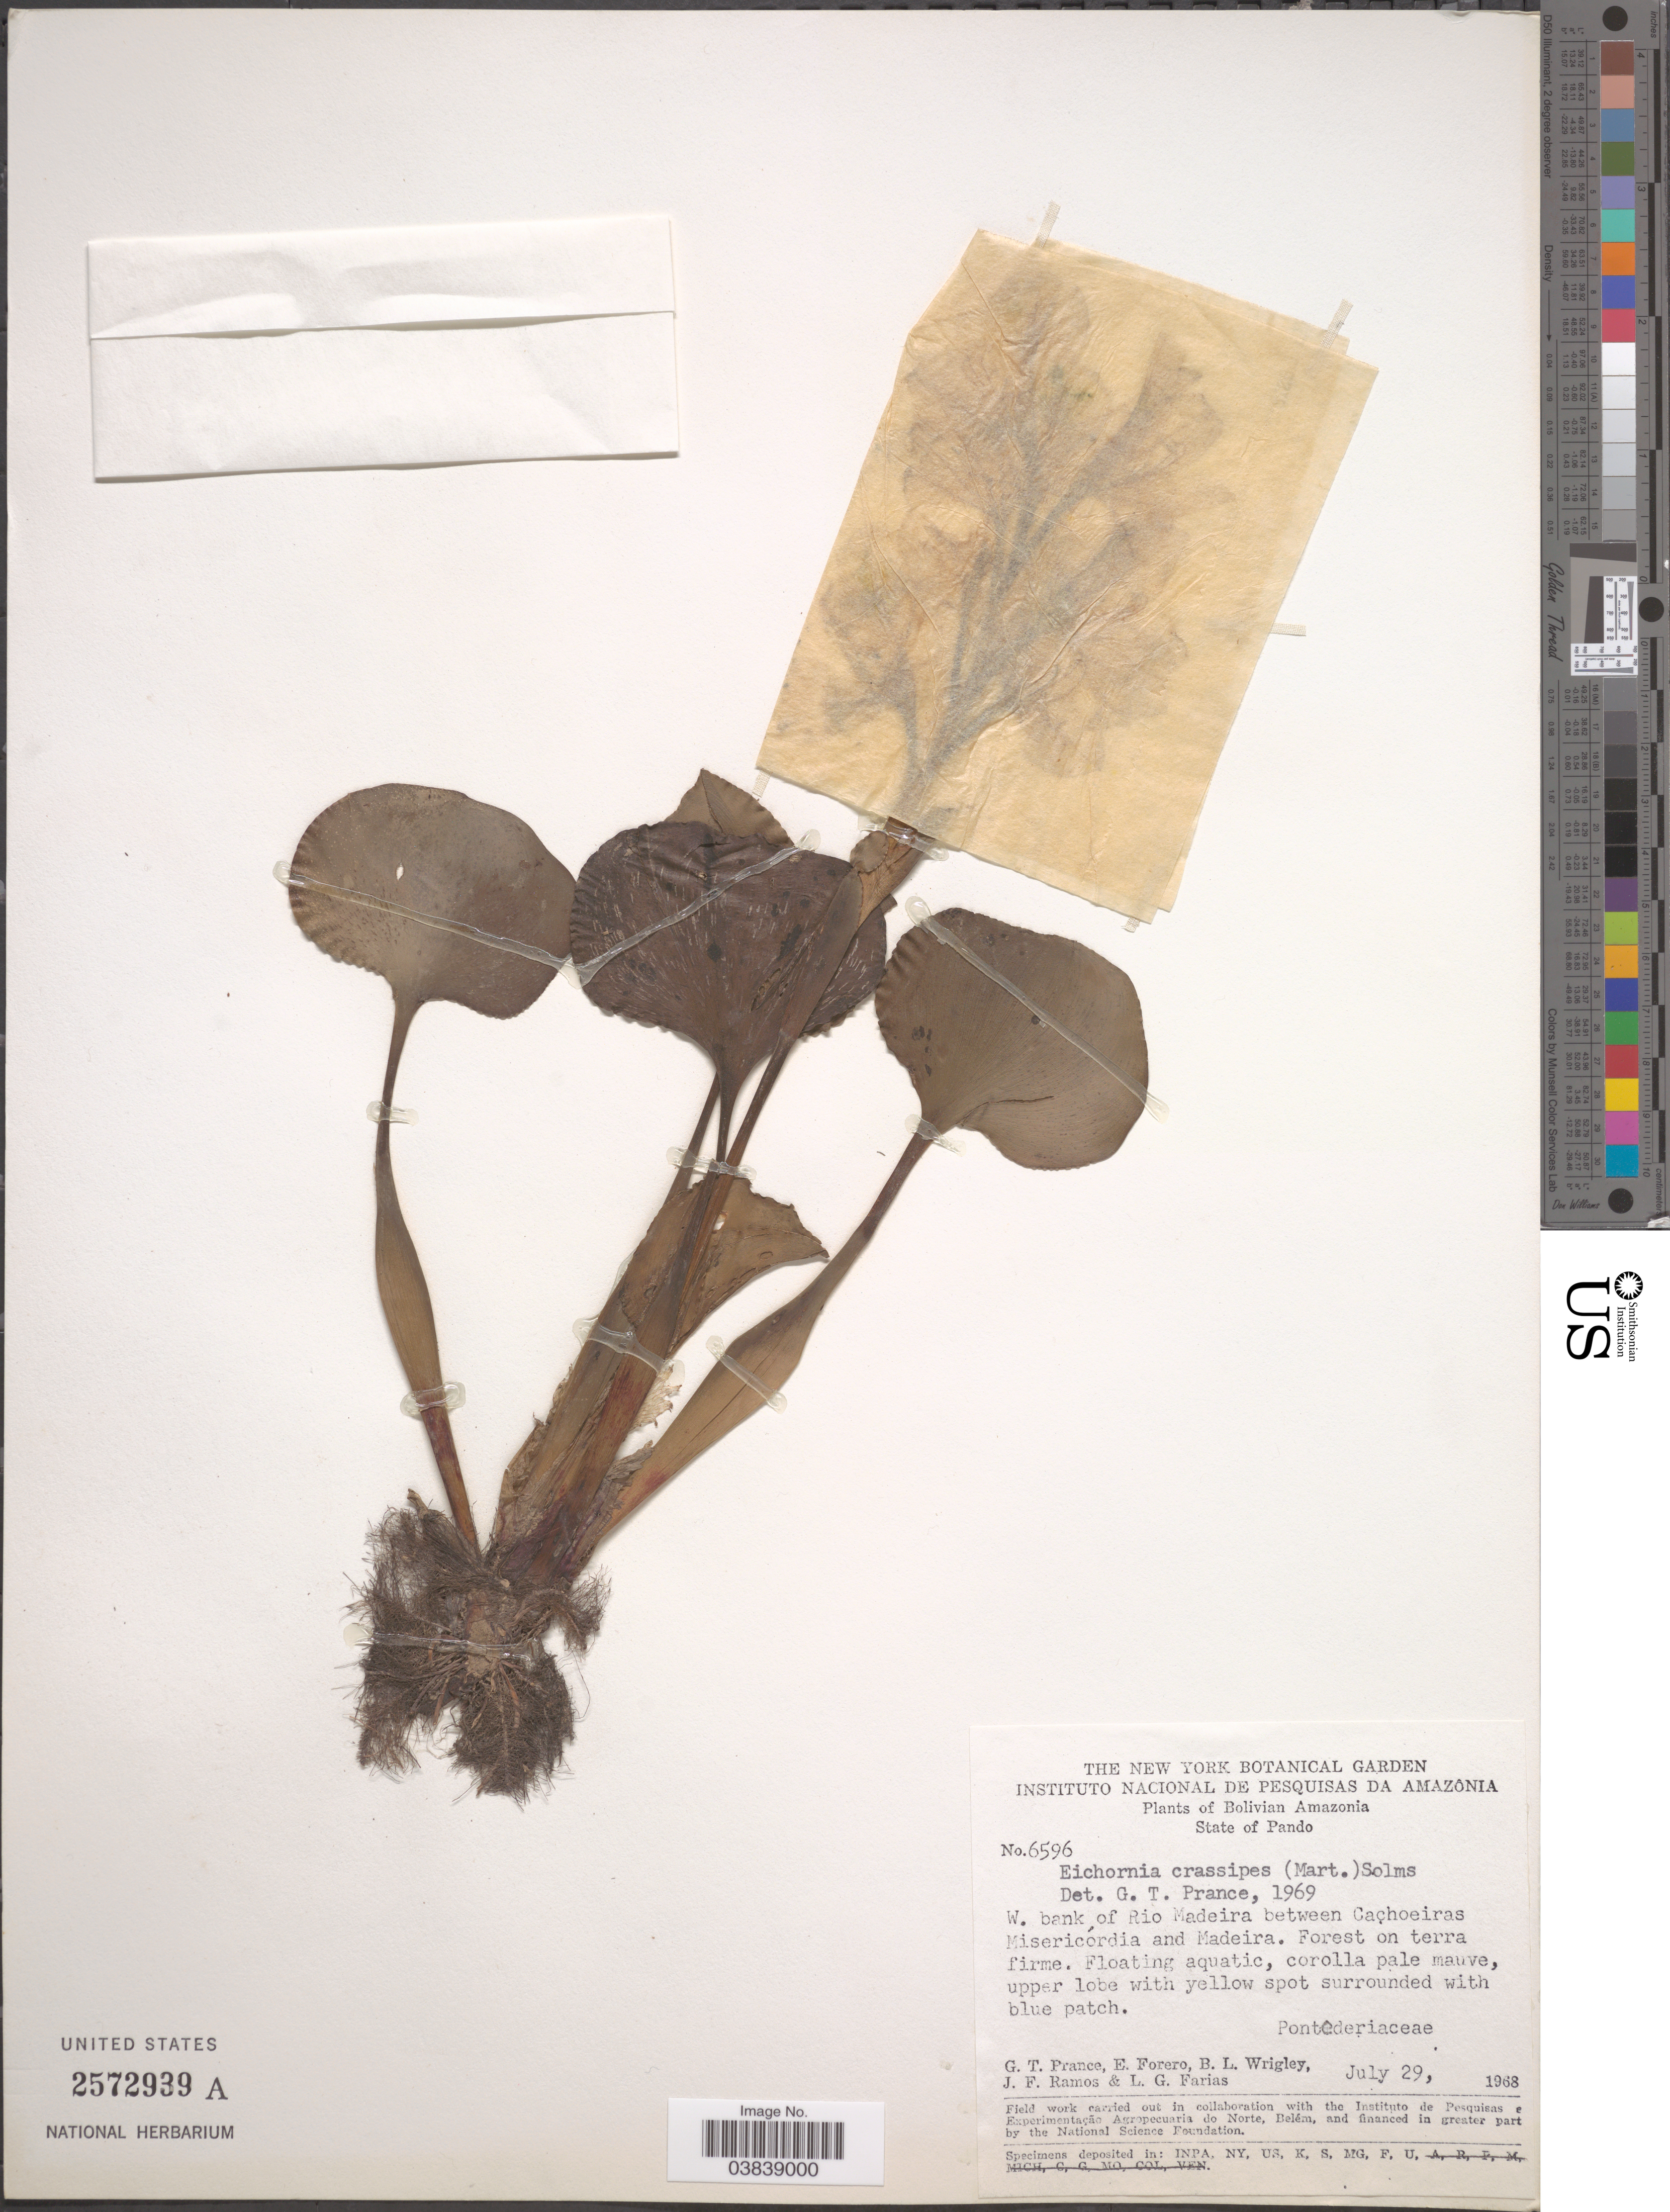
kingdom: Plantae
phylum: Tracheophyta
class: Liliopsida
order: Commelinales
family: Pontederiaceae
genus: Eichhornia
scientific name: Eichhornia crassipes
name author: (Mart.) Solms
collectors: G. T. Prance, E. Forero, B. L. Wrigley, J. F. Ramos & L. G. Farias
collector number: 6596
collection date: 1968-07-29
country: Bolivia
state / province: Pando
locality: Bolivian Amazonia. W. bank of Rio Madeira between Cachoeiras Misericórdia and Madeira.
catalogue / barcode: US 2572939A